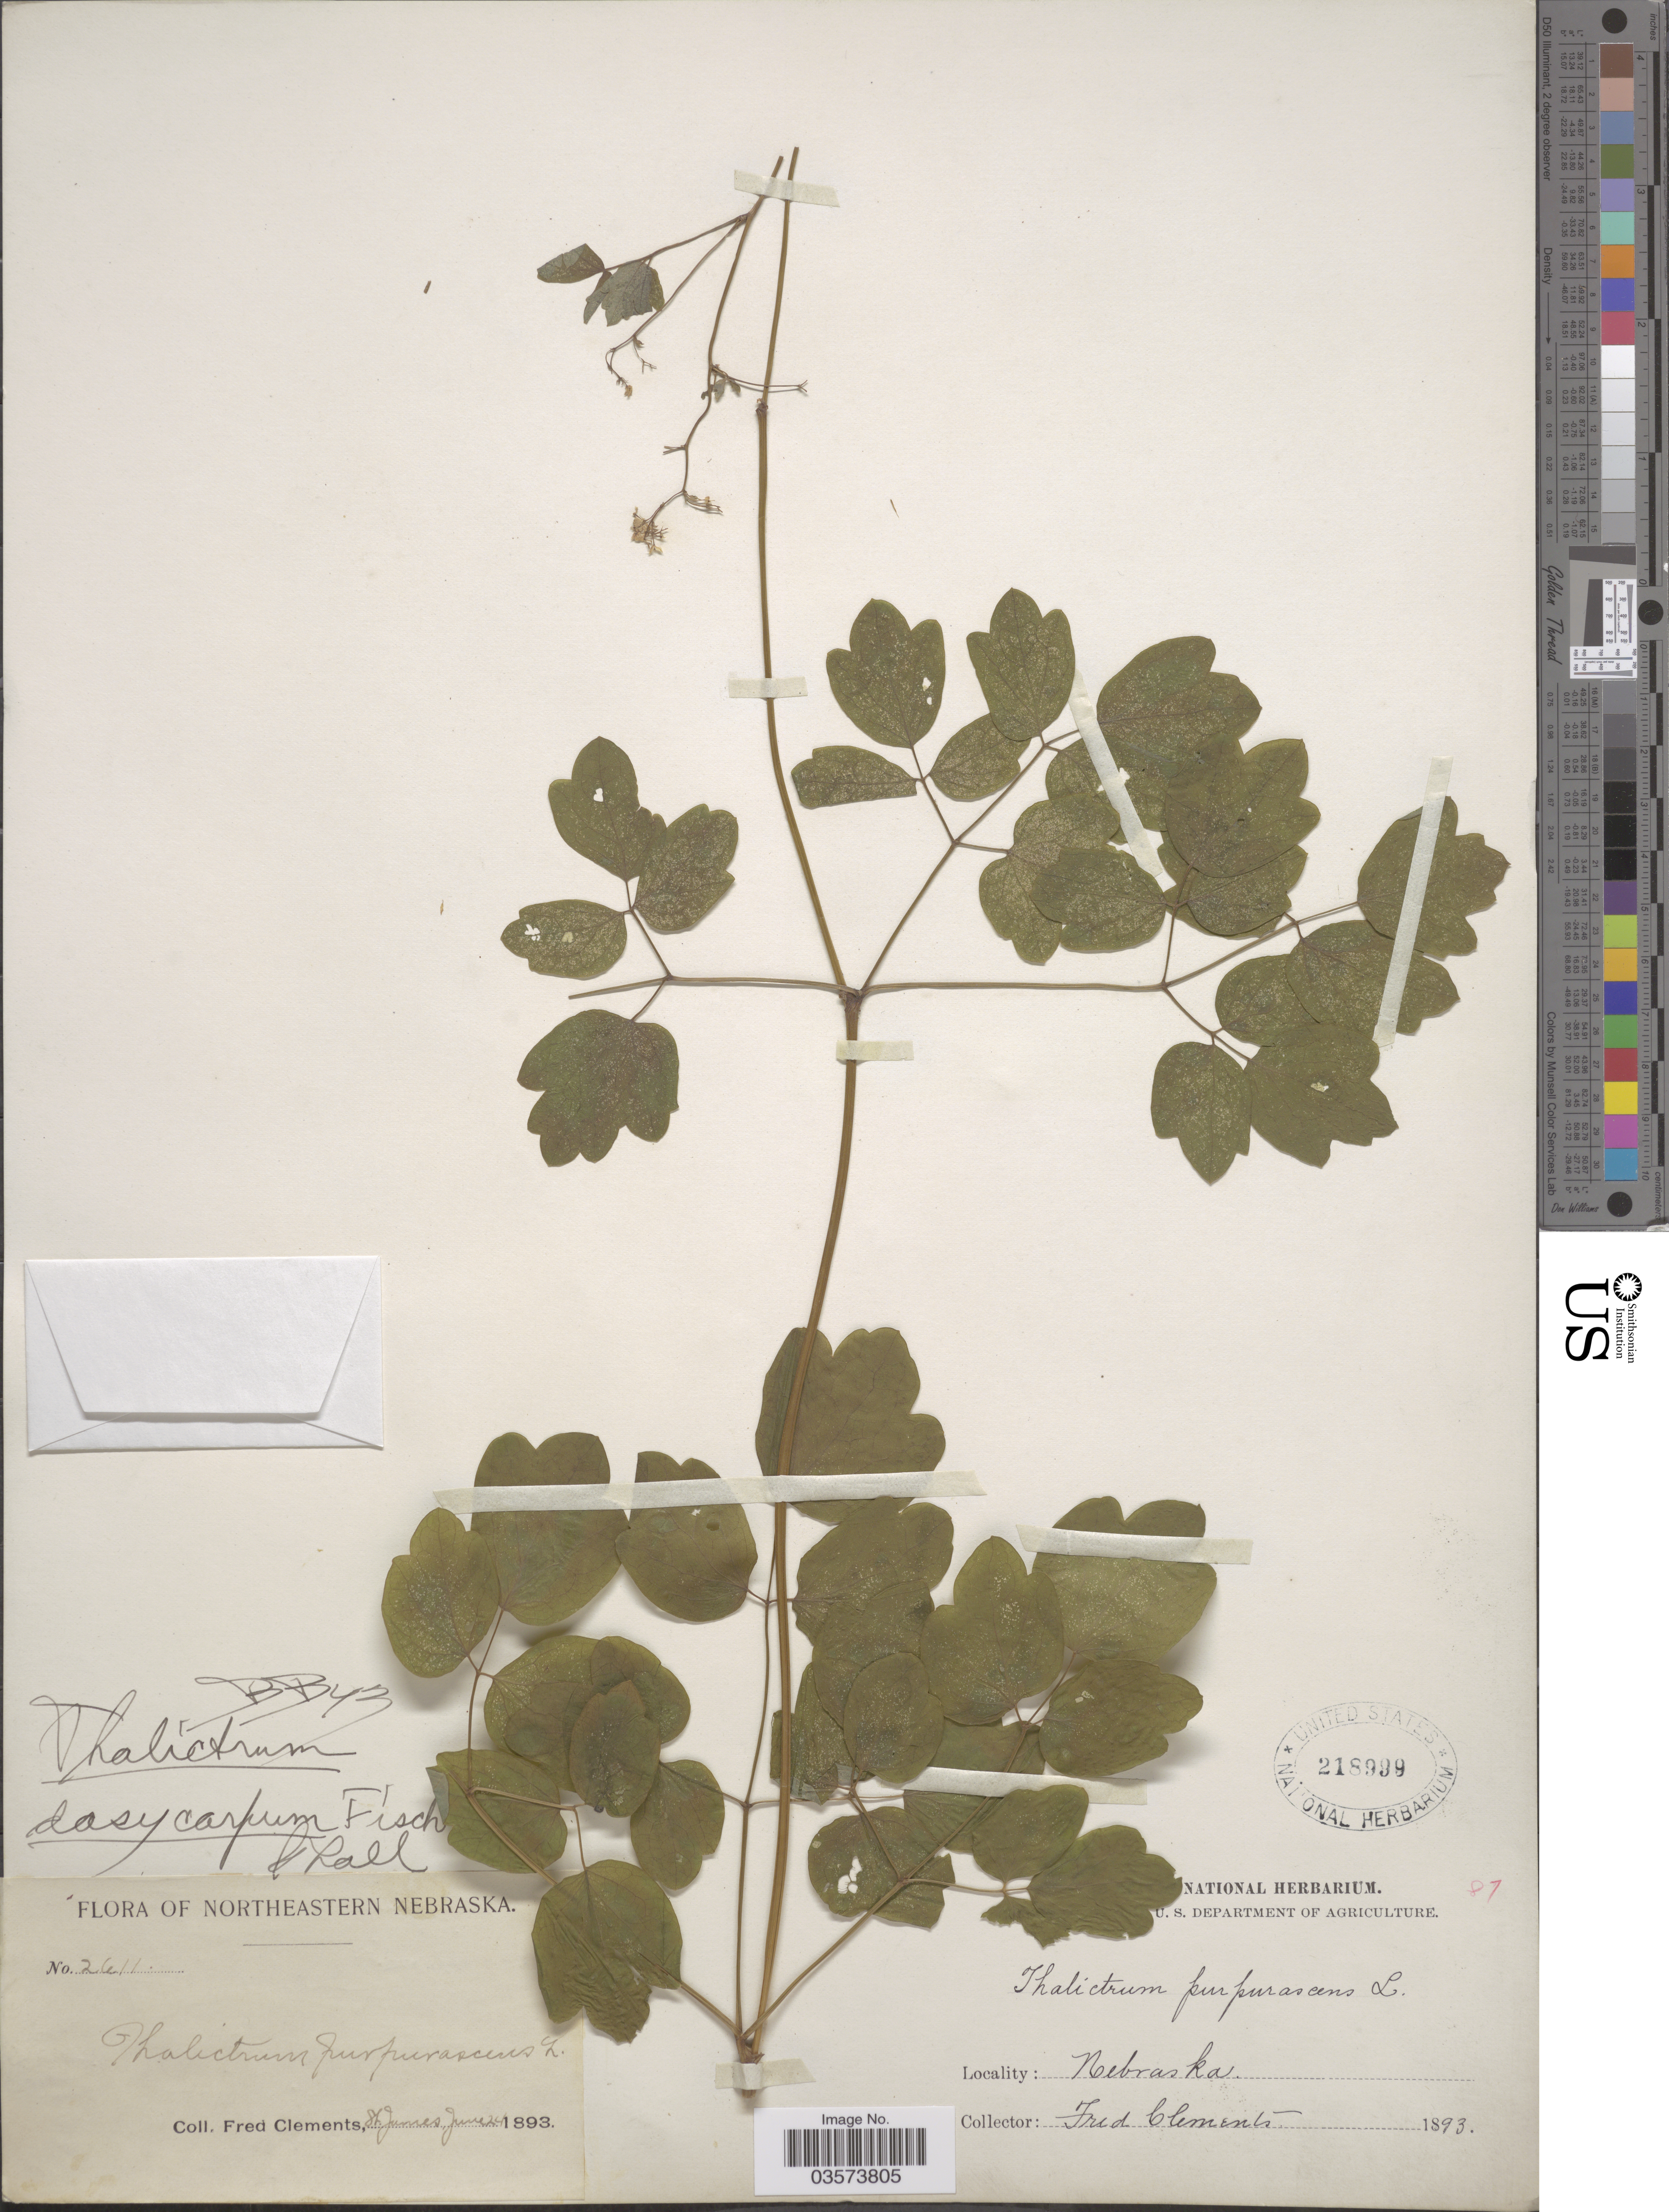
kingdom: Plantae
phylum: Tracheophyta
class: Magnoliopsida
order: Ranunculales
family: Ranunculaceae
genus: Thalictrum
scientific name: Thalictrum dasycarpum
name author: Fisch. & Avé-Lall.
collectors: F. E. Clements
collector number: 2611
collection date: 1893-06-24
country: United States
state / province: Nebraska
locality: Northeastern Nebraska. St. James.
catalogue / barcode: US 218999